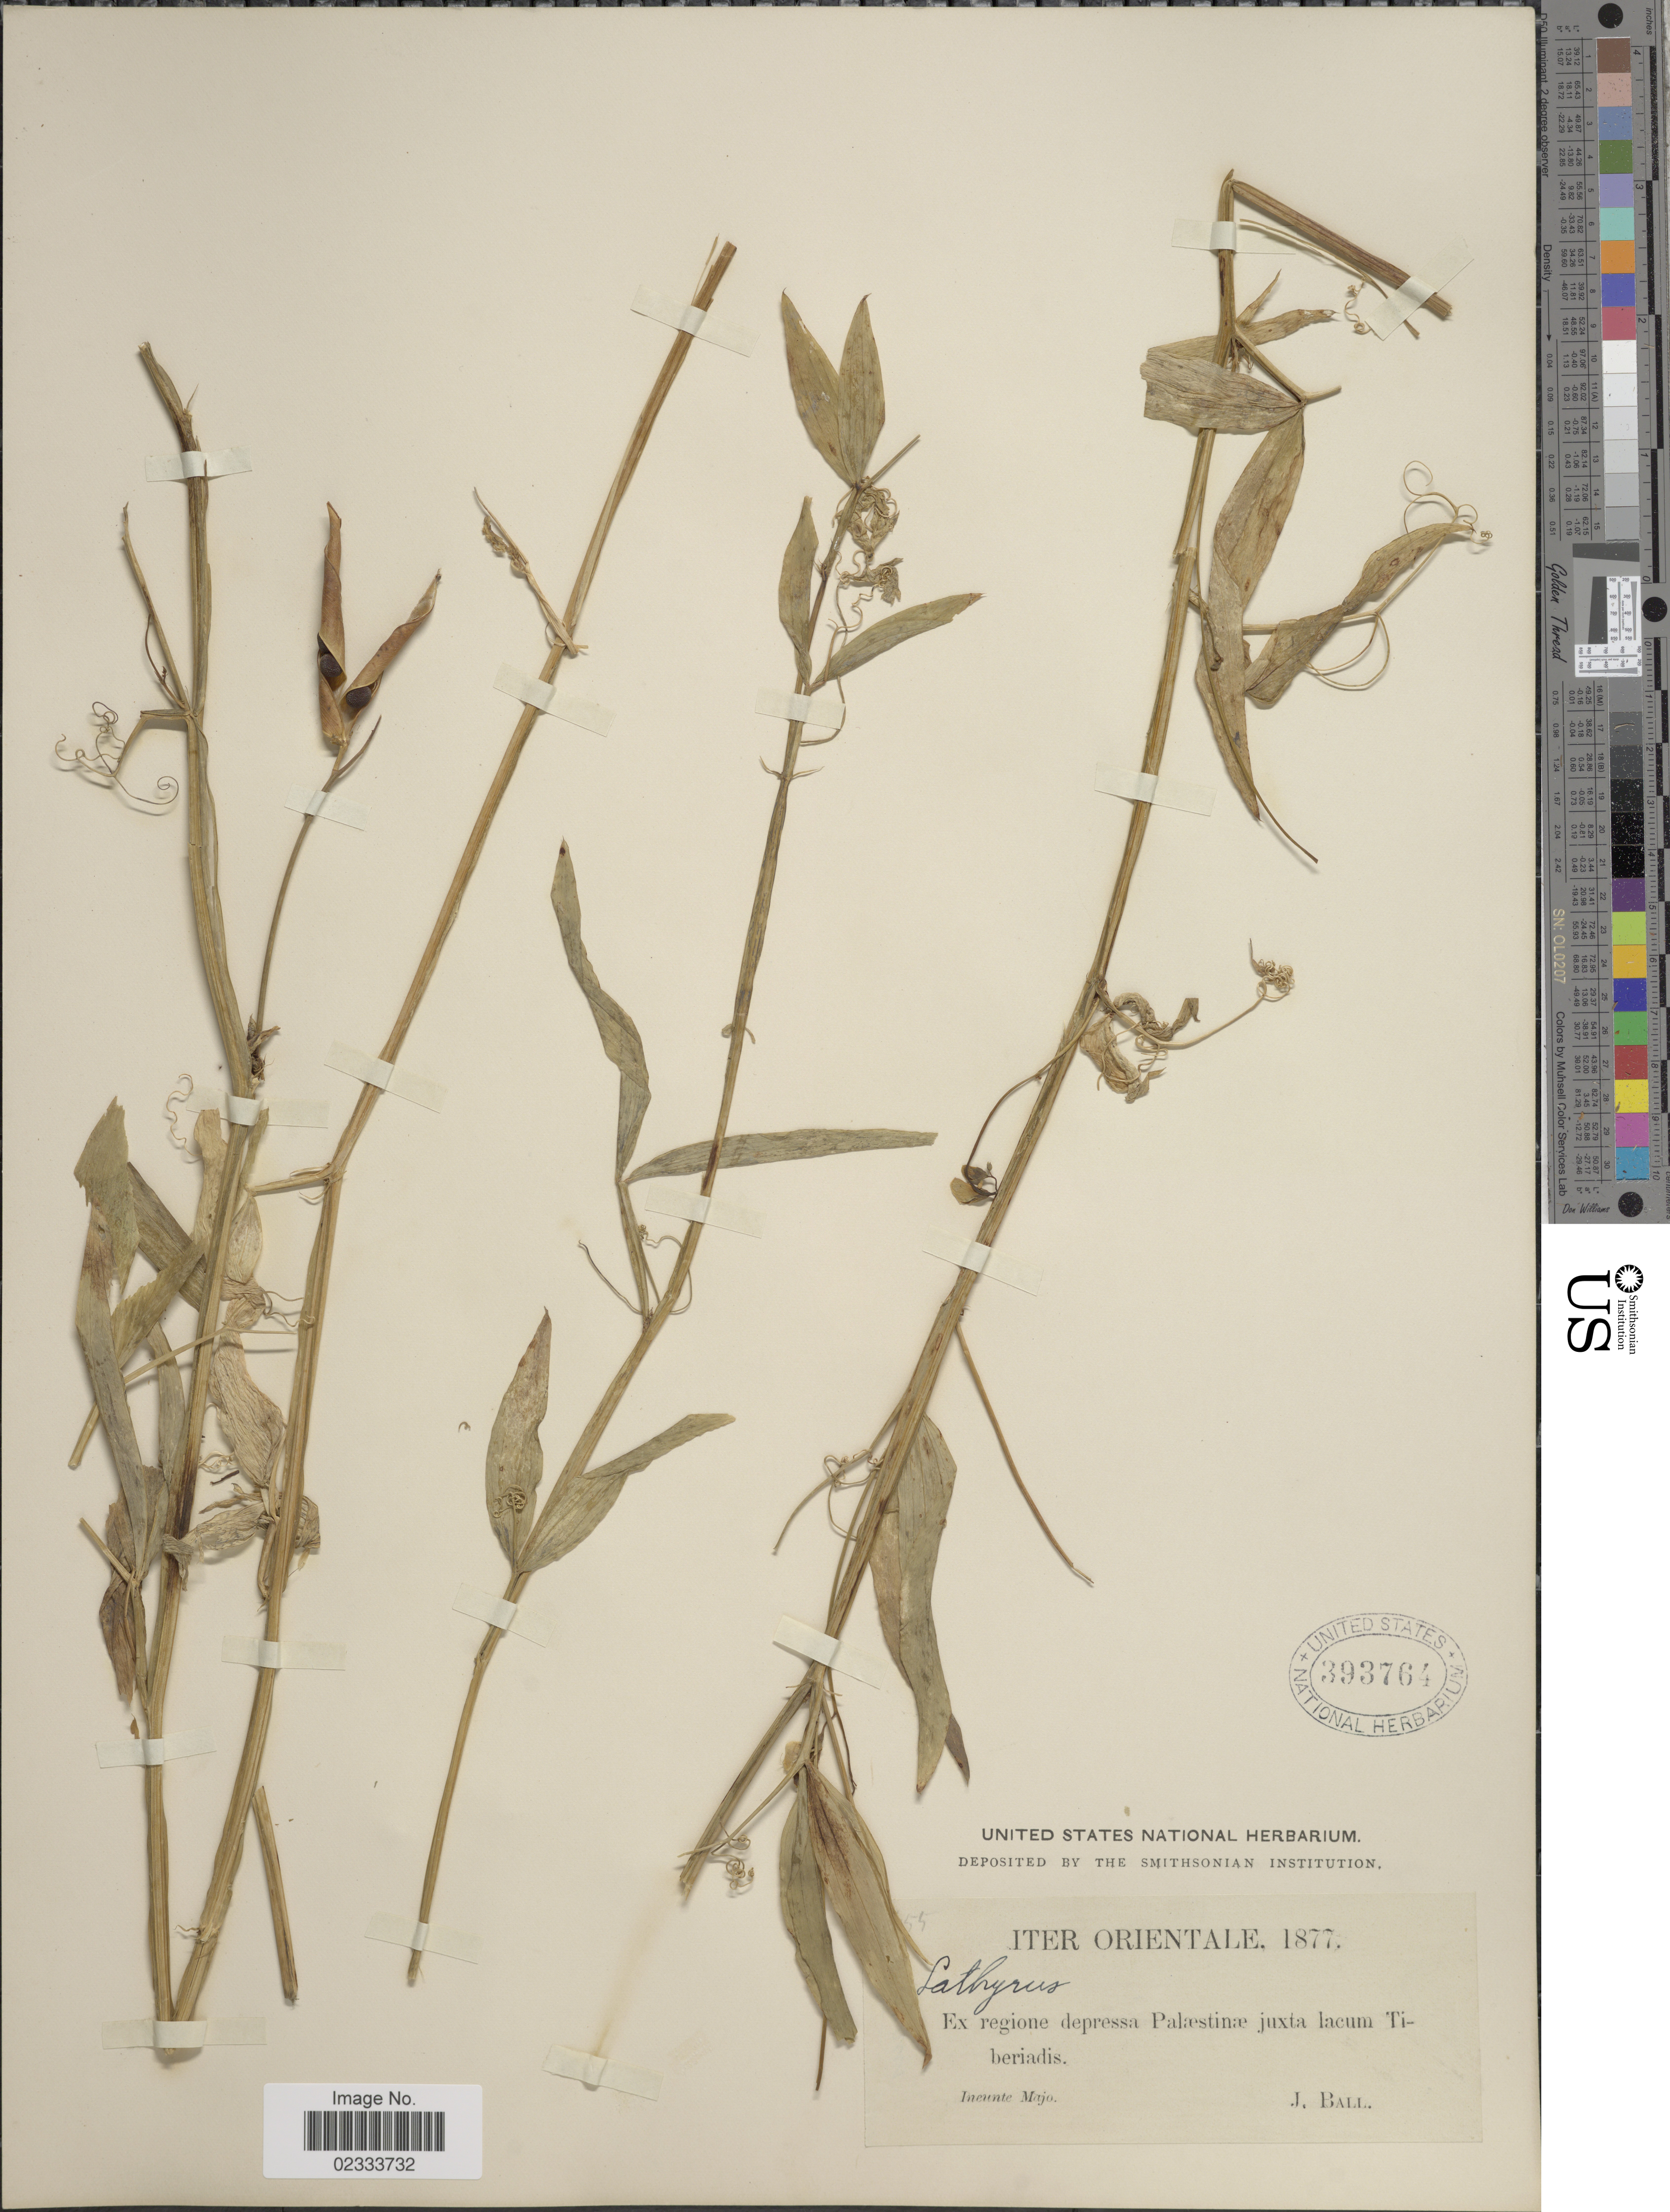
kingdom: Plantae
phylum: Tracheophyta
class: Magnoliopsida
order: Fabales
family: Fabaceae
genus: Lathyrus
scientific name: Lathyrus sp.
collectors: J. Ball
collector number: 655*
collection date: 1877-05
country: Israel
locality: Iter Orientale, regione depressa Palaestinae juxta lacum Ti-beriadis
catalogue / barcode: US 393764